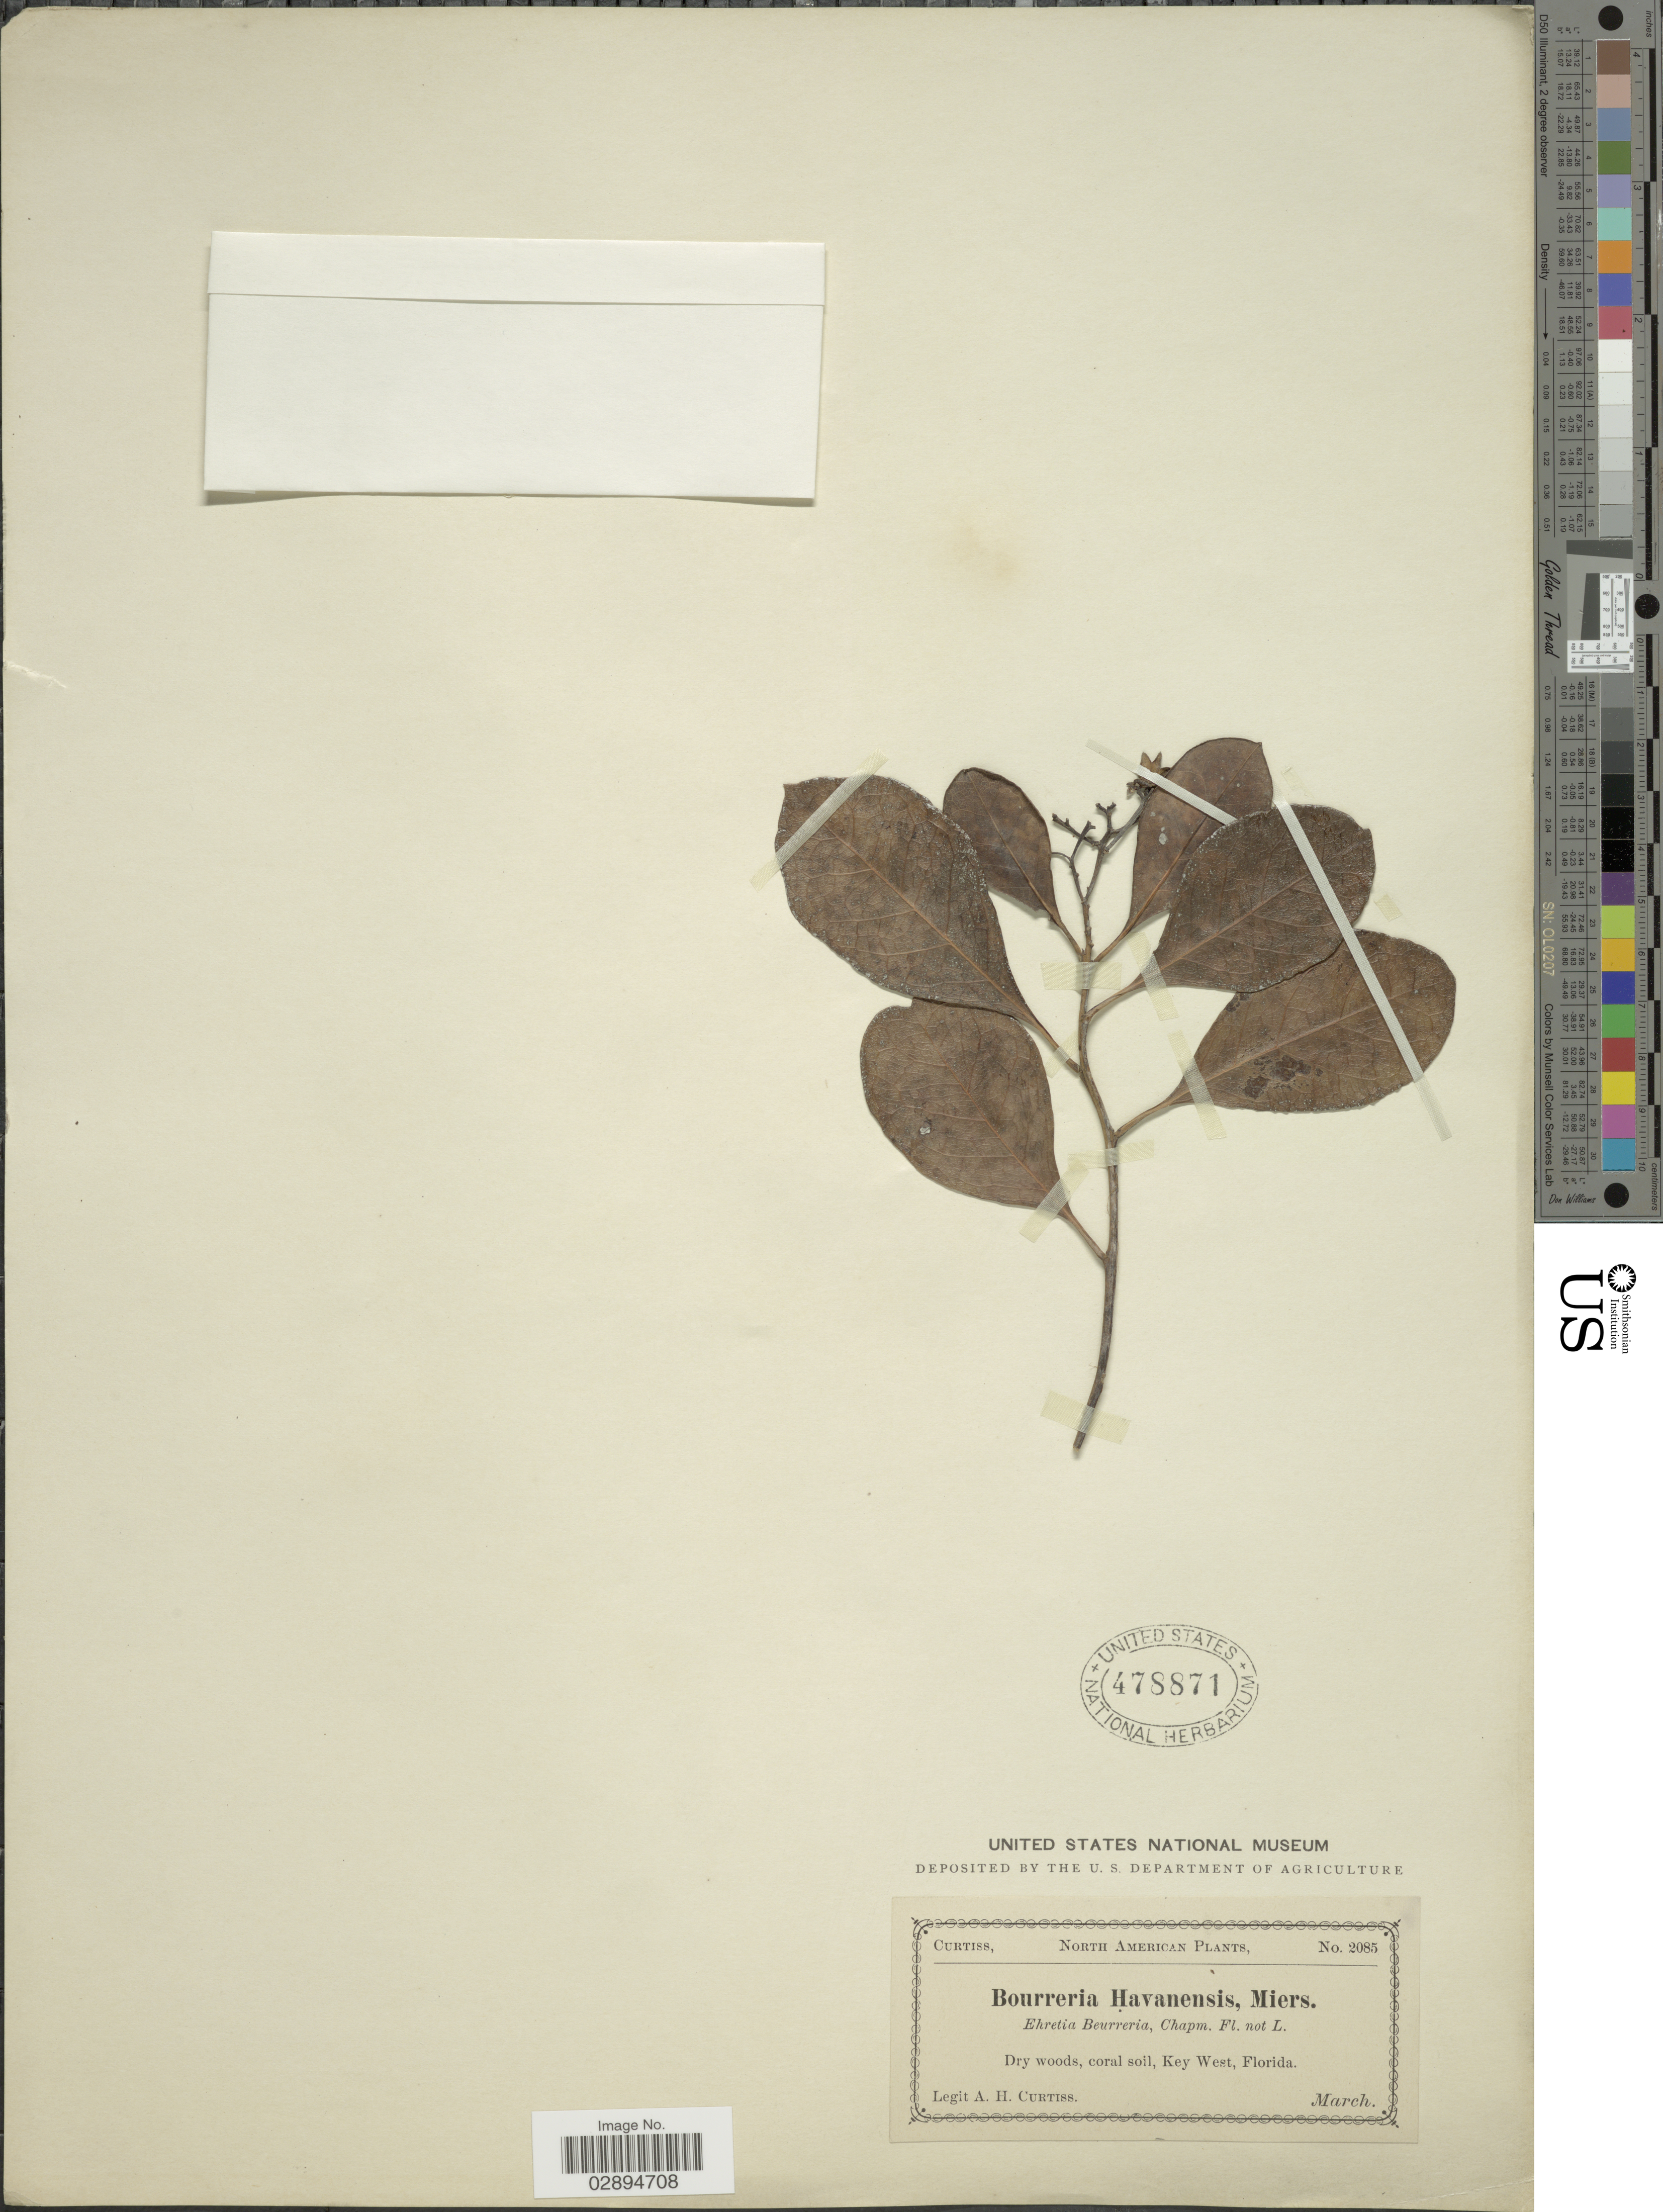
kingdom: Plantae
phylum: Tracheophyta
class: Magnoliopsida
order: Boraginales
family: Ehretiaceae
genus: Bourreria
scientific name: Bourreria ovata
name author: Miers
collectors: A. H. Curtiss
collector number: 2085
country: United States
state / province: Florida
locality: Dry woods, coral soil, Key West, Florida.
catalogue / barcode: US 478871